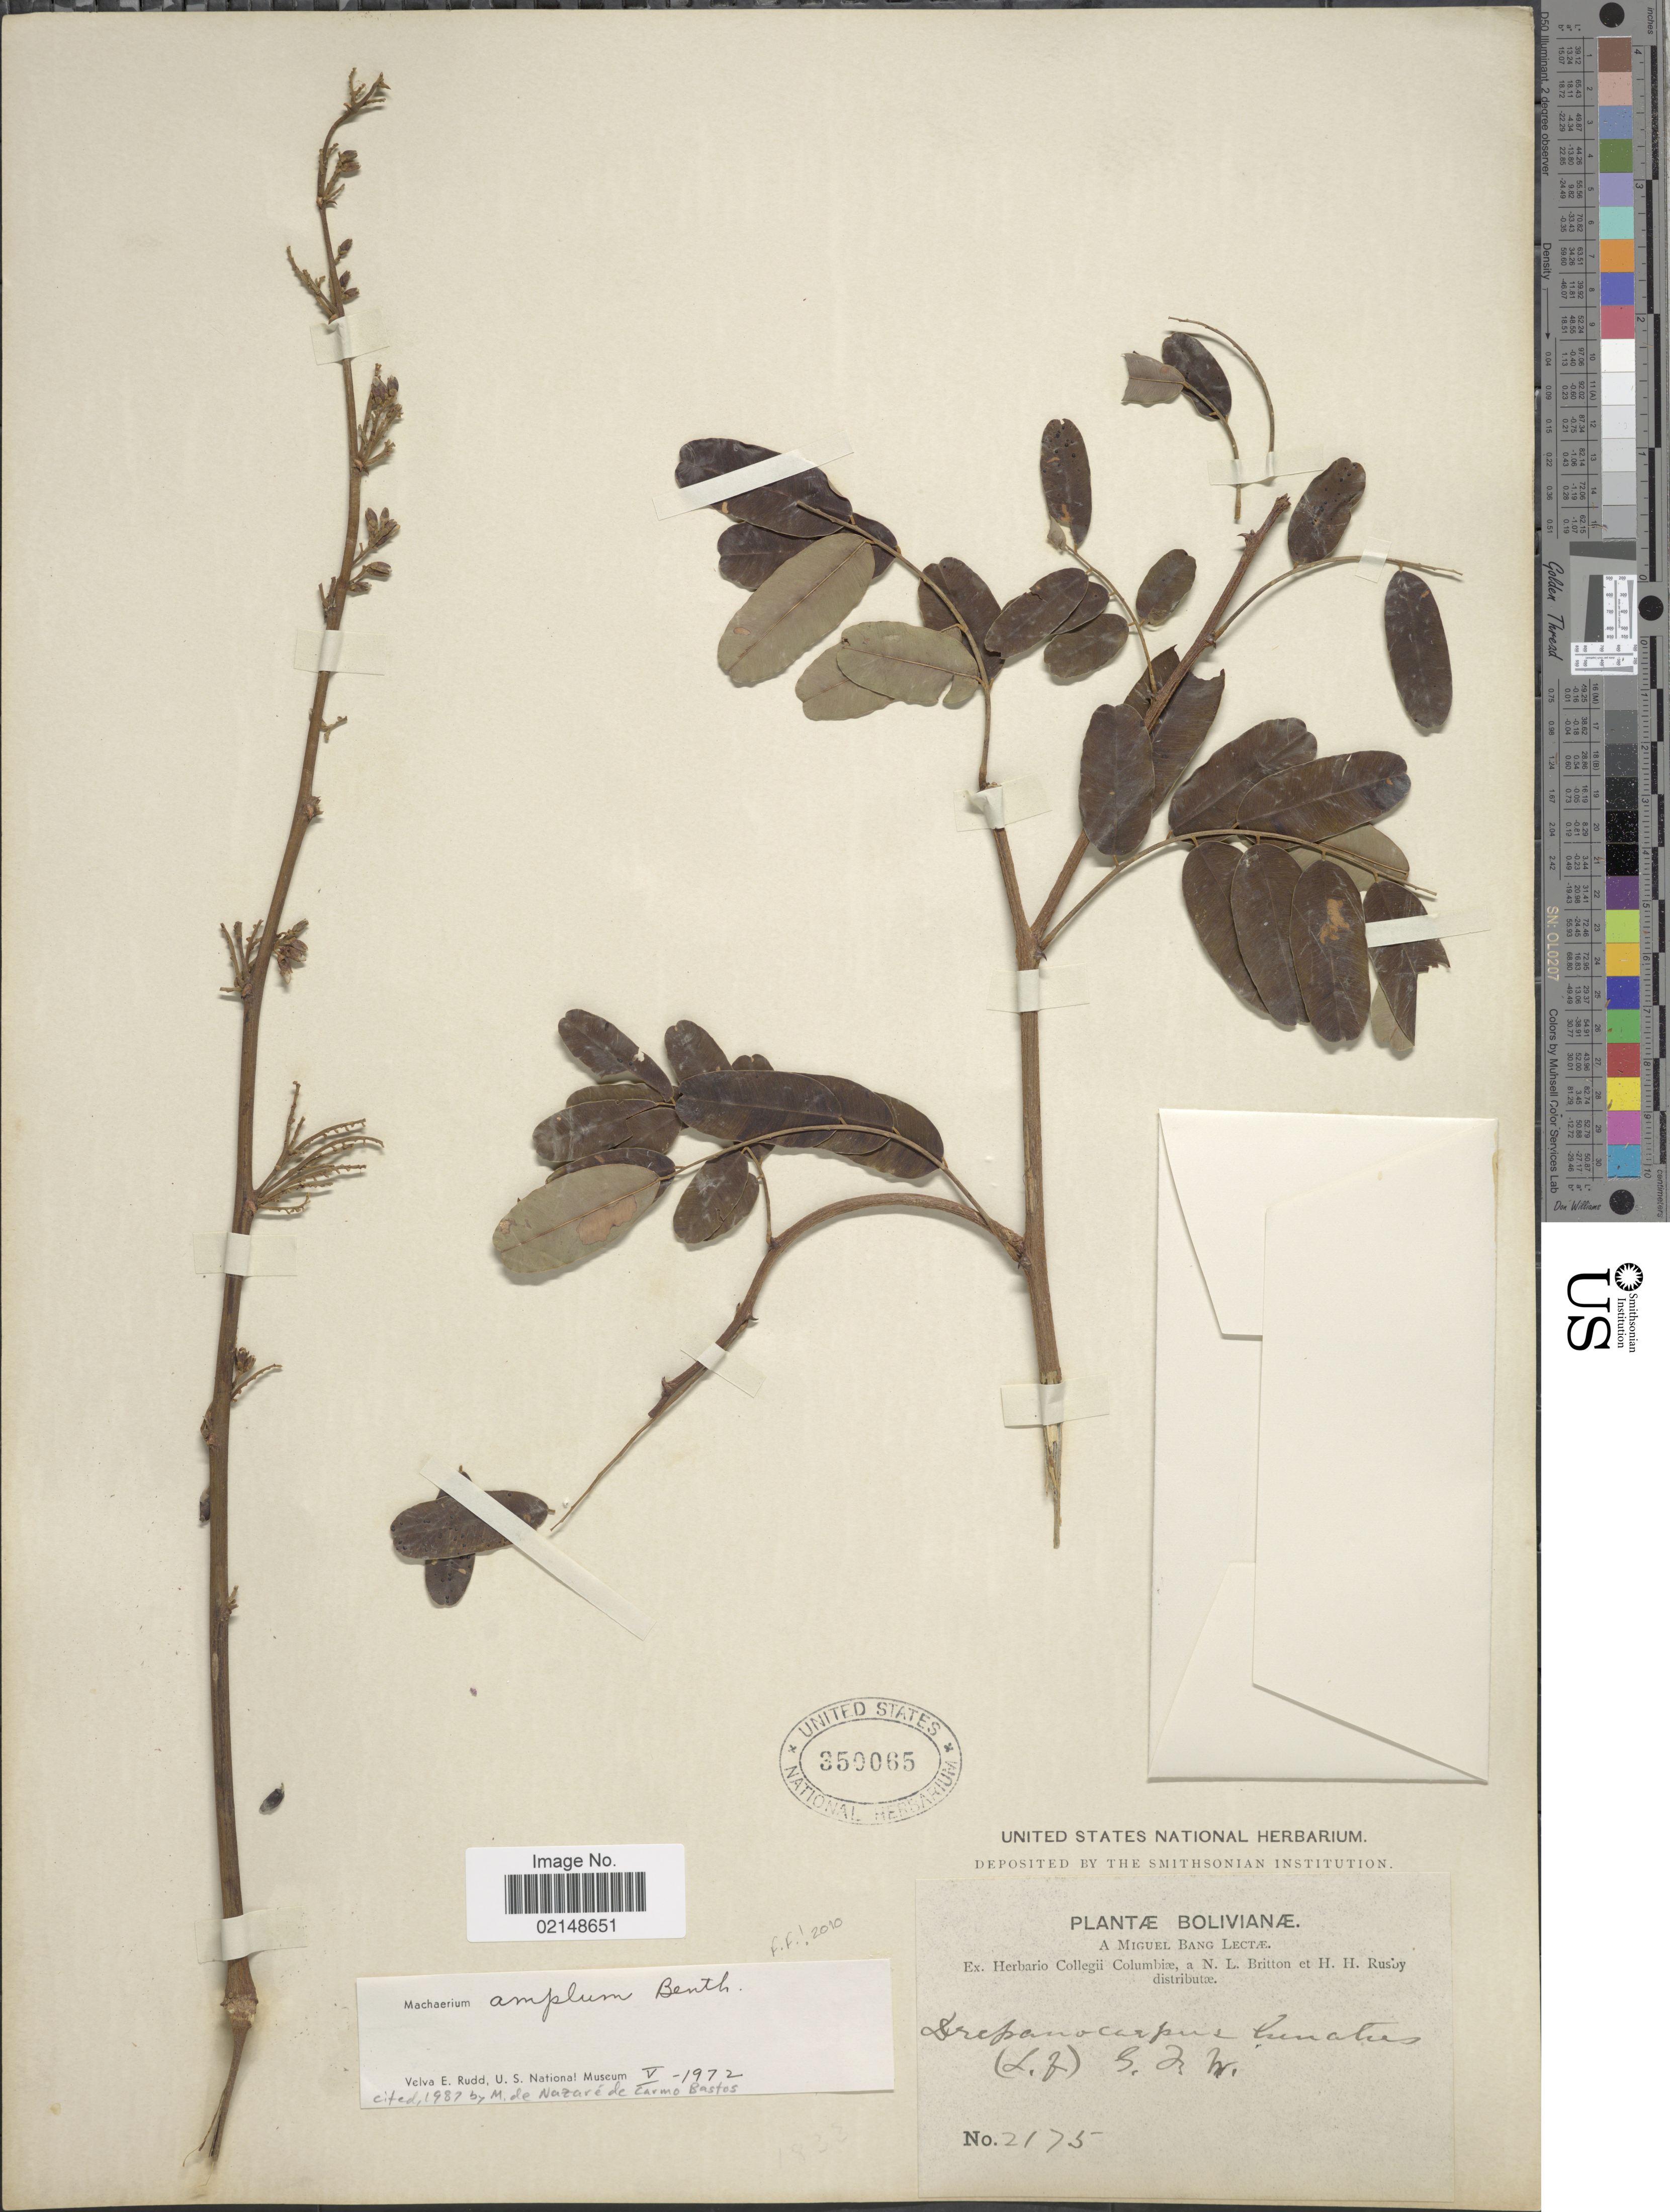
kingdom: Plantae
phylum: Tracheophyta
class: Magnoliopsida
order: Fabales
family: Fabaceae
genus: Machaerium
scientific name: Machaerium amplum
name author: Benth.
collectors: M. Bang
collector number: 2175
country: Bolivia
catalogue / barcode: US 350065